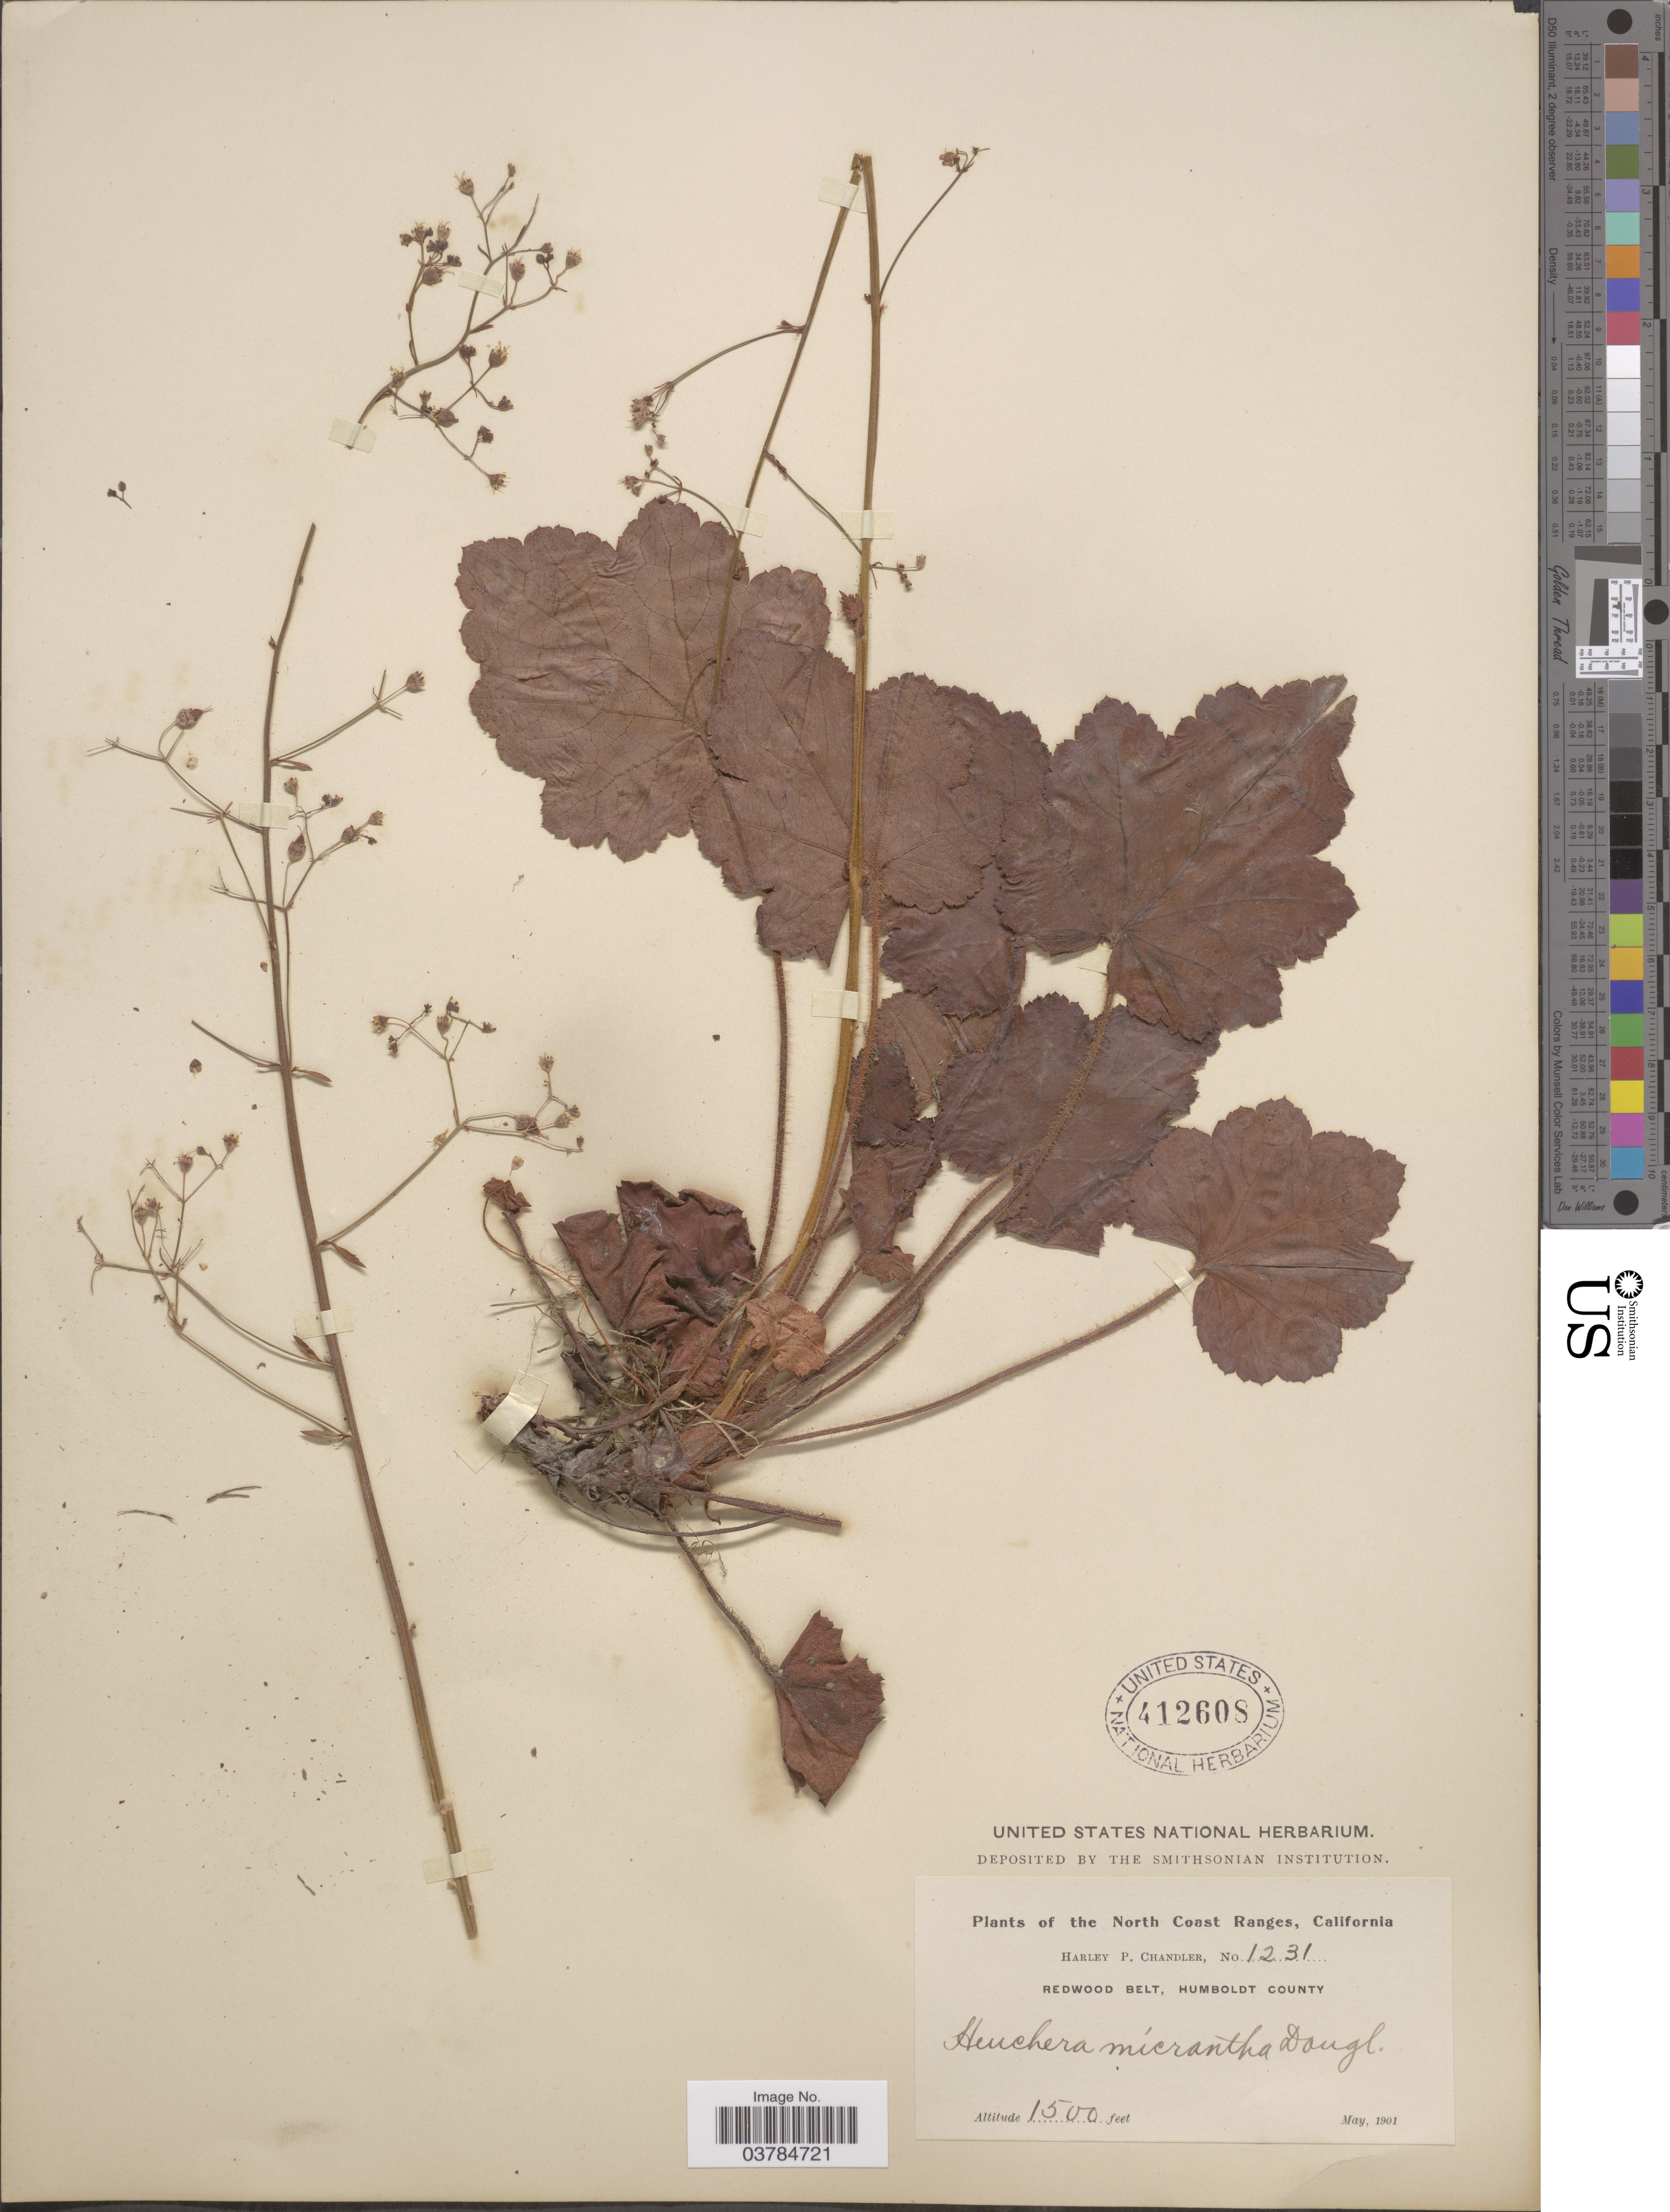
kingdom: Plantae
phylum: Tracheophyta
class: Magnoliopsida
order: Saxifragales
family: Saxifragaceae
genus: Heuchera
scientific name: Heuchera micrantha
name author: Douglas ex Lindl.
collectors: H. Chandler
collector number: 1231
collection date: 1901-05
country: United States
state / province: California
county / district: Humboldt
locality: The North Coast Ranges. Redwood Belt, Humboldt County.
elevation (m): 457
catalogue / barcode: US 412608